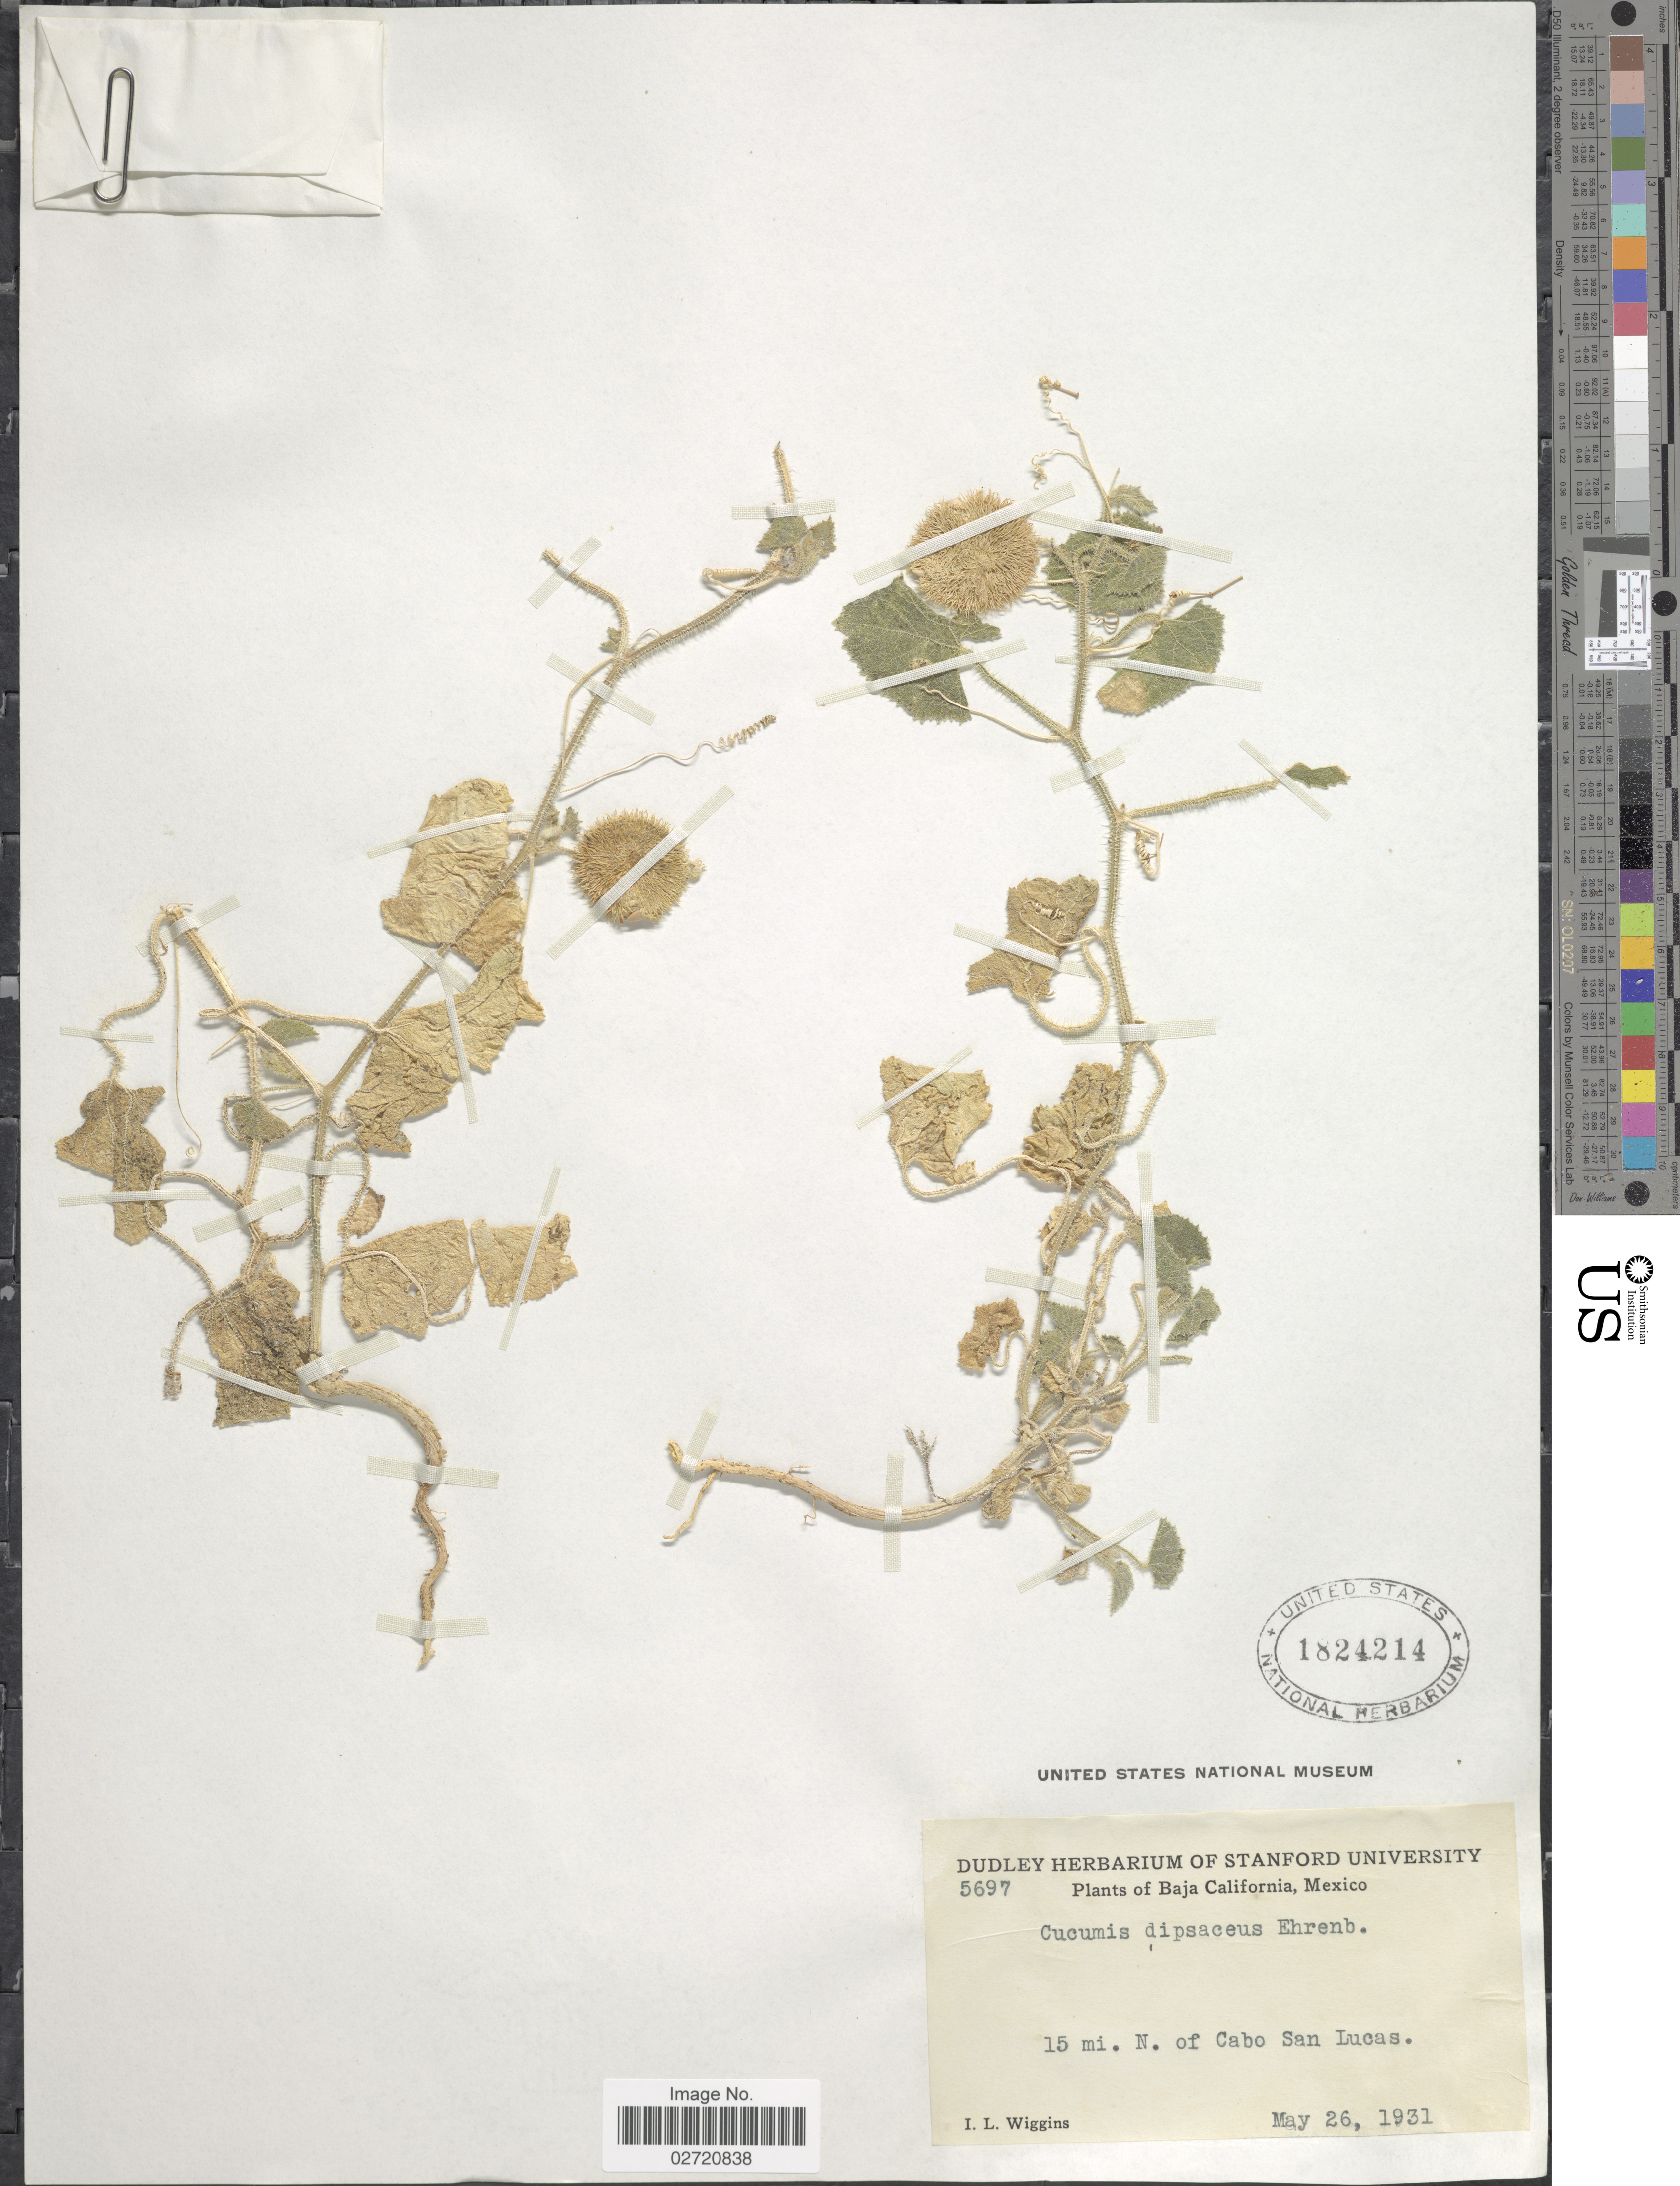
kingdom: Plantae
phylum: Tracheophyta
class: Magnoliopsida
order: Cucurbitales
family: Cucurbitaceae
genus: Cucumis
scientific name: Cucumis dipsaceus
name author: Ehrenb. ex Spach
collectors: I. L. Wiggins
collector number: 5697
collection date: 1931-05-26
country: Mexico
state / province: Baja California Sur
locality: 15 mi. N. of Cabo San Lucas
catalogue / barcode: US 1824214